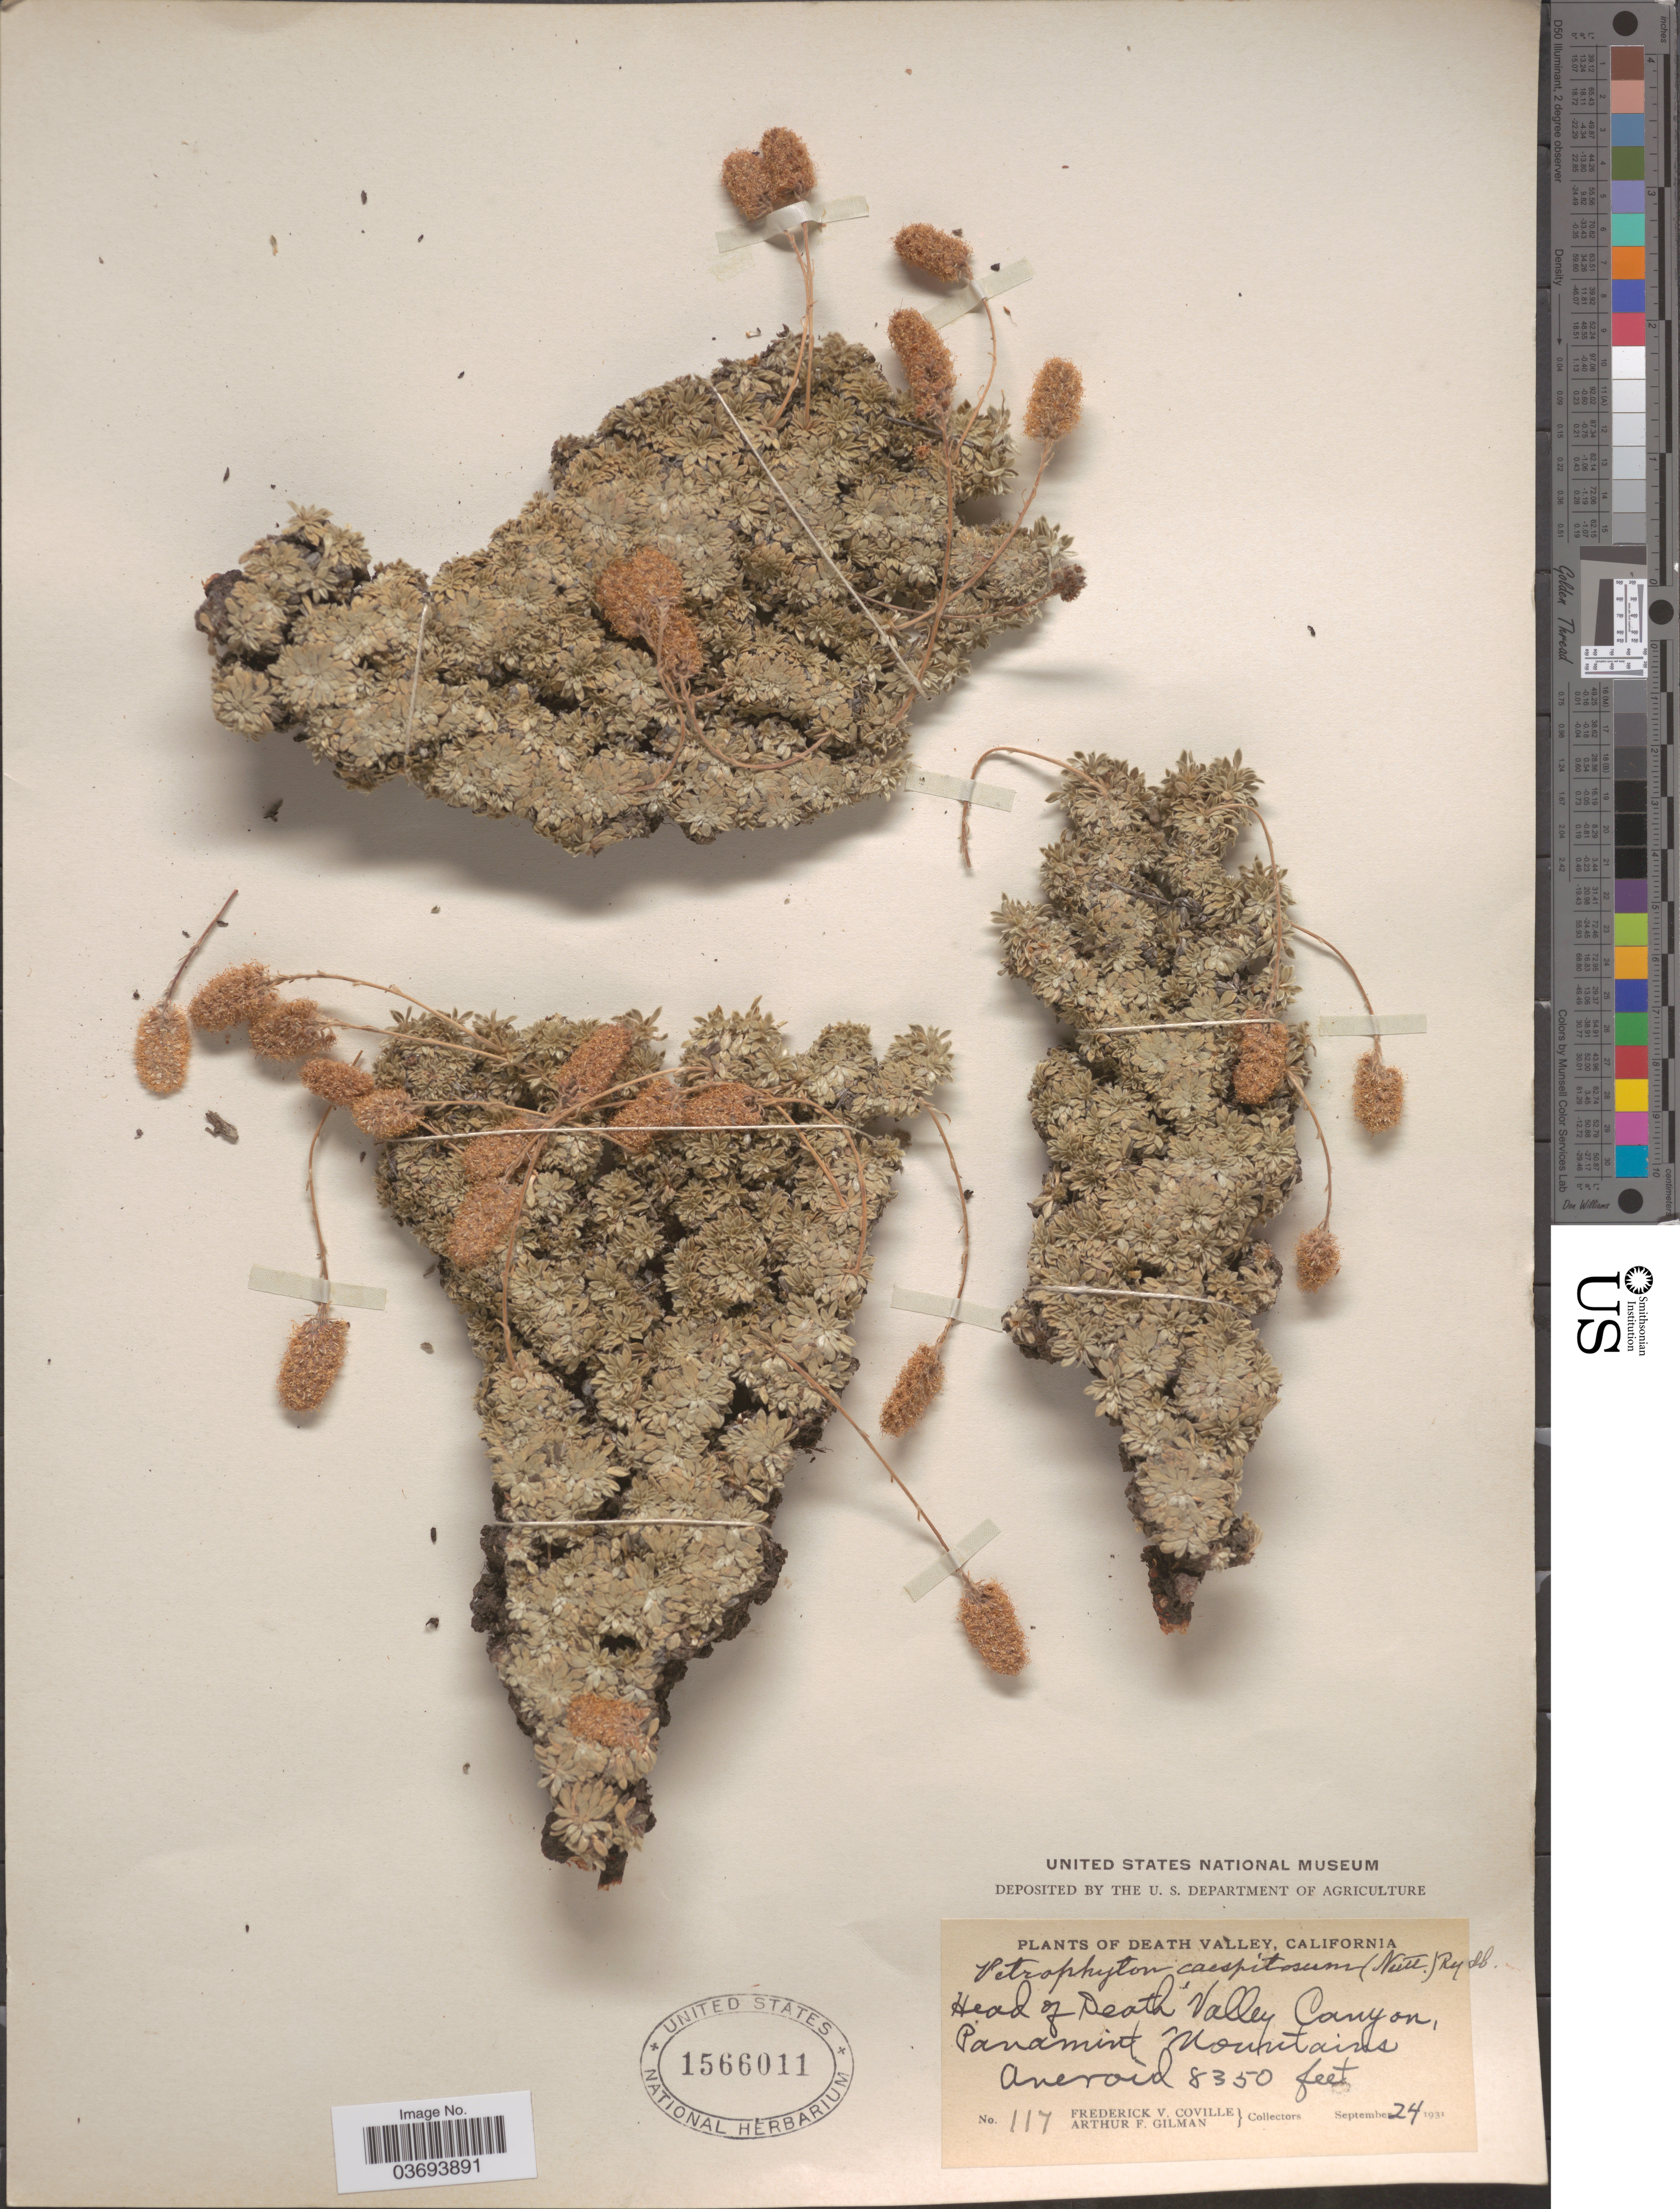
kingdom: Plantae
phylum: Tracheophyta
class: Magnoliopsida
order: Rosales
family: Rosaceae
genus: Petrophytum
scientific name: Petrophytum caespitosum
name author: (Nutt.) Rydb.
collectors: F. V. Coville & A. Gilman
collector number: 117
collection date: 1931-09-24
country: United States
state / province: California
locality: Death Valley. Head of Death Valley Canyon, Panamint Mountains.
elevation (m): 2545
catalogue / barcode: US 1566011